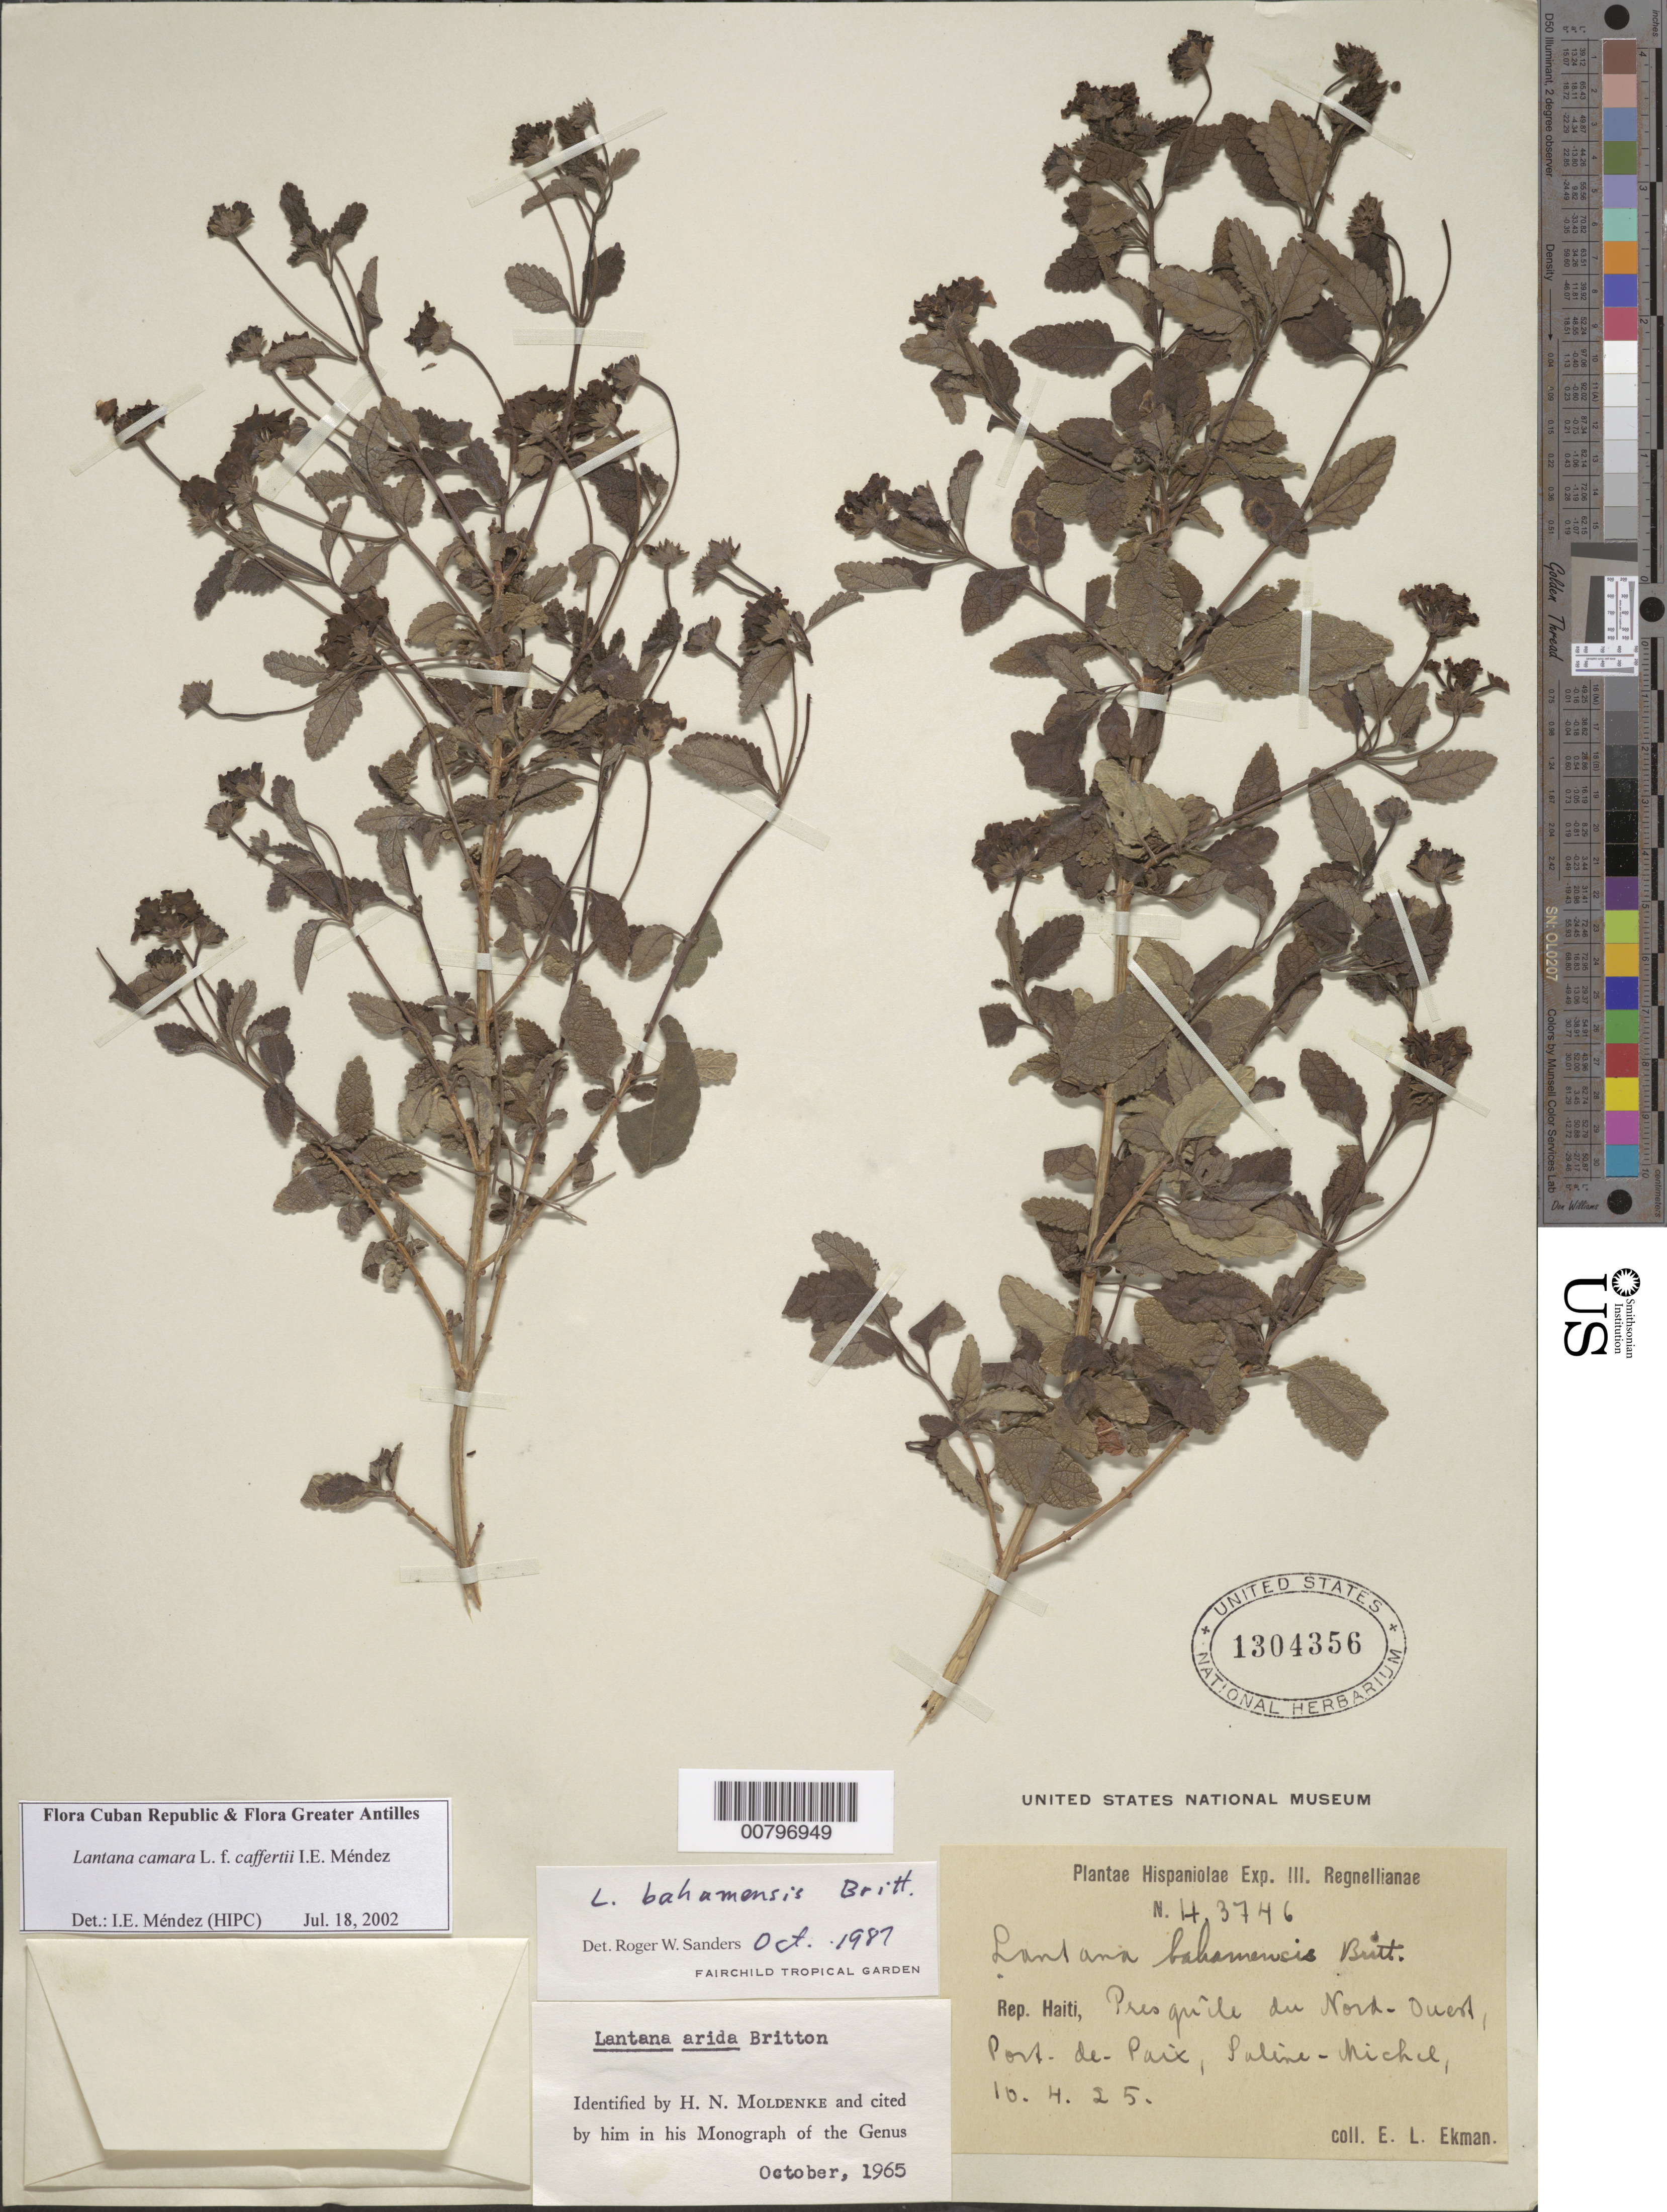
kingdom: Plantae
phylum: Tracheophyta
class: Magnoliopsida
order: Lamiales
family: Verbenaceae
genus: Lantana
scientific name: Lantana camara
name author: L.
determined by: Méndez, Isidro E., (HIPC)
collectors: E. L. Ekman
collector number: H 43746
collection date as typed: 04 Oct 1925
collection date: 1925-10-04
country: Haiti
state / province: Nord-Ouest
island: Hispaniola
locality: Port-de-Paix, Paline-Michel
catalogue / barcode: US 1304356